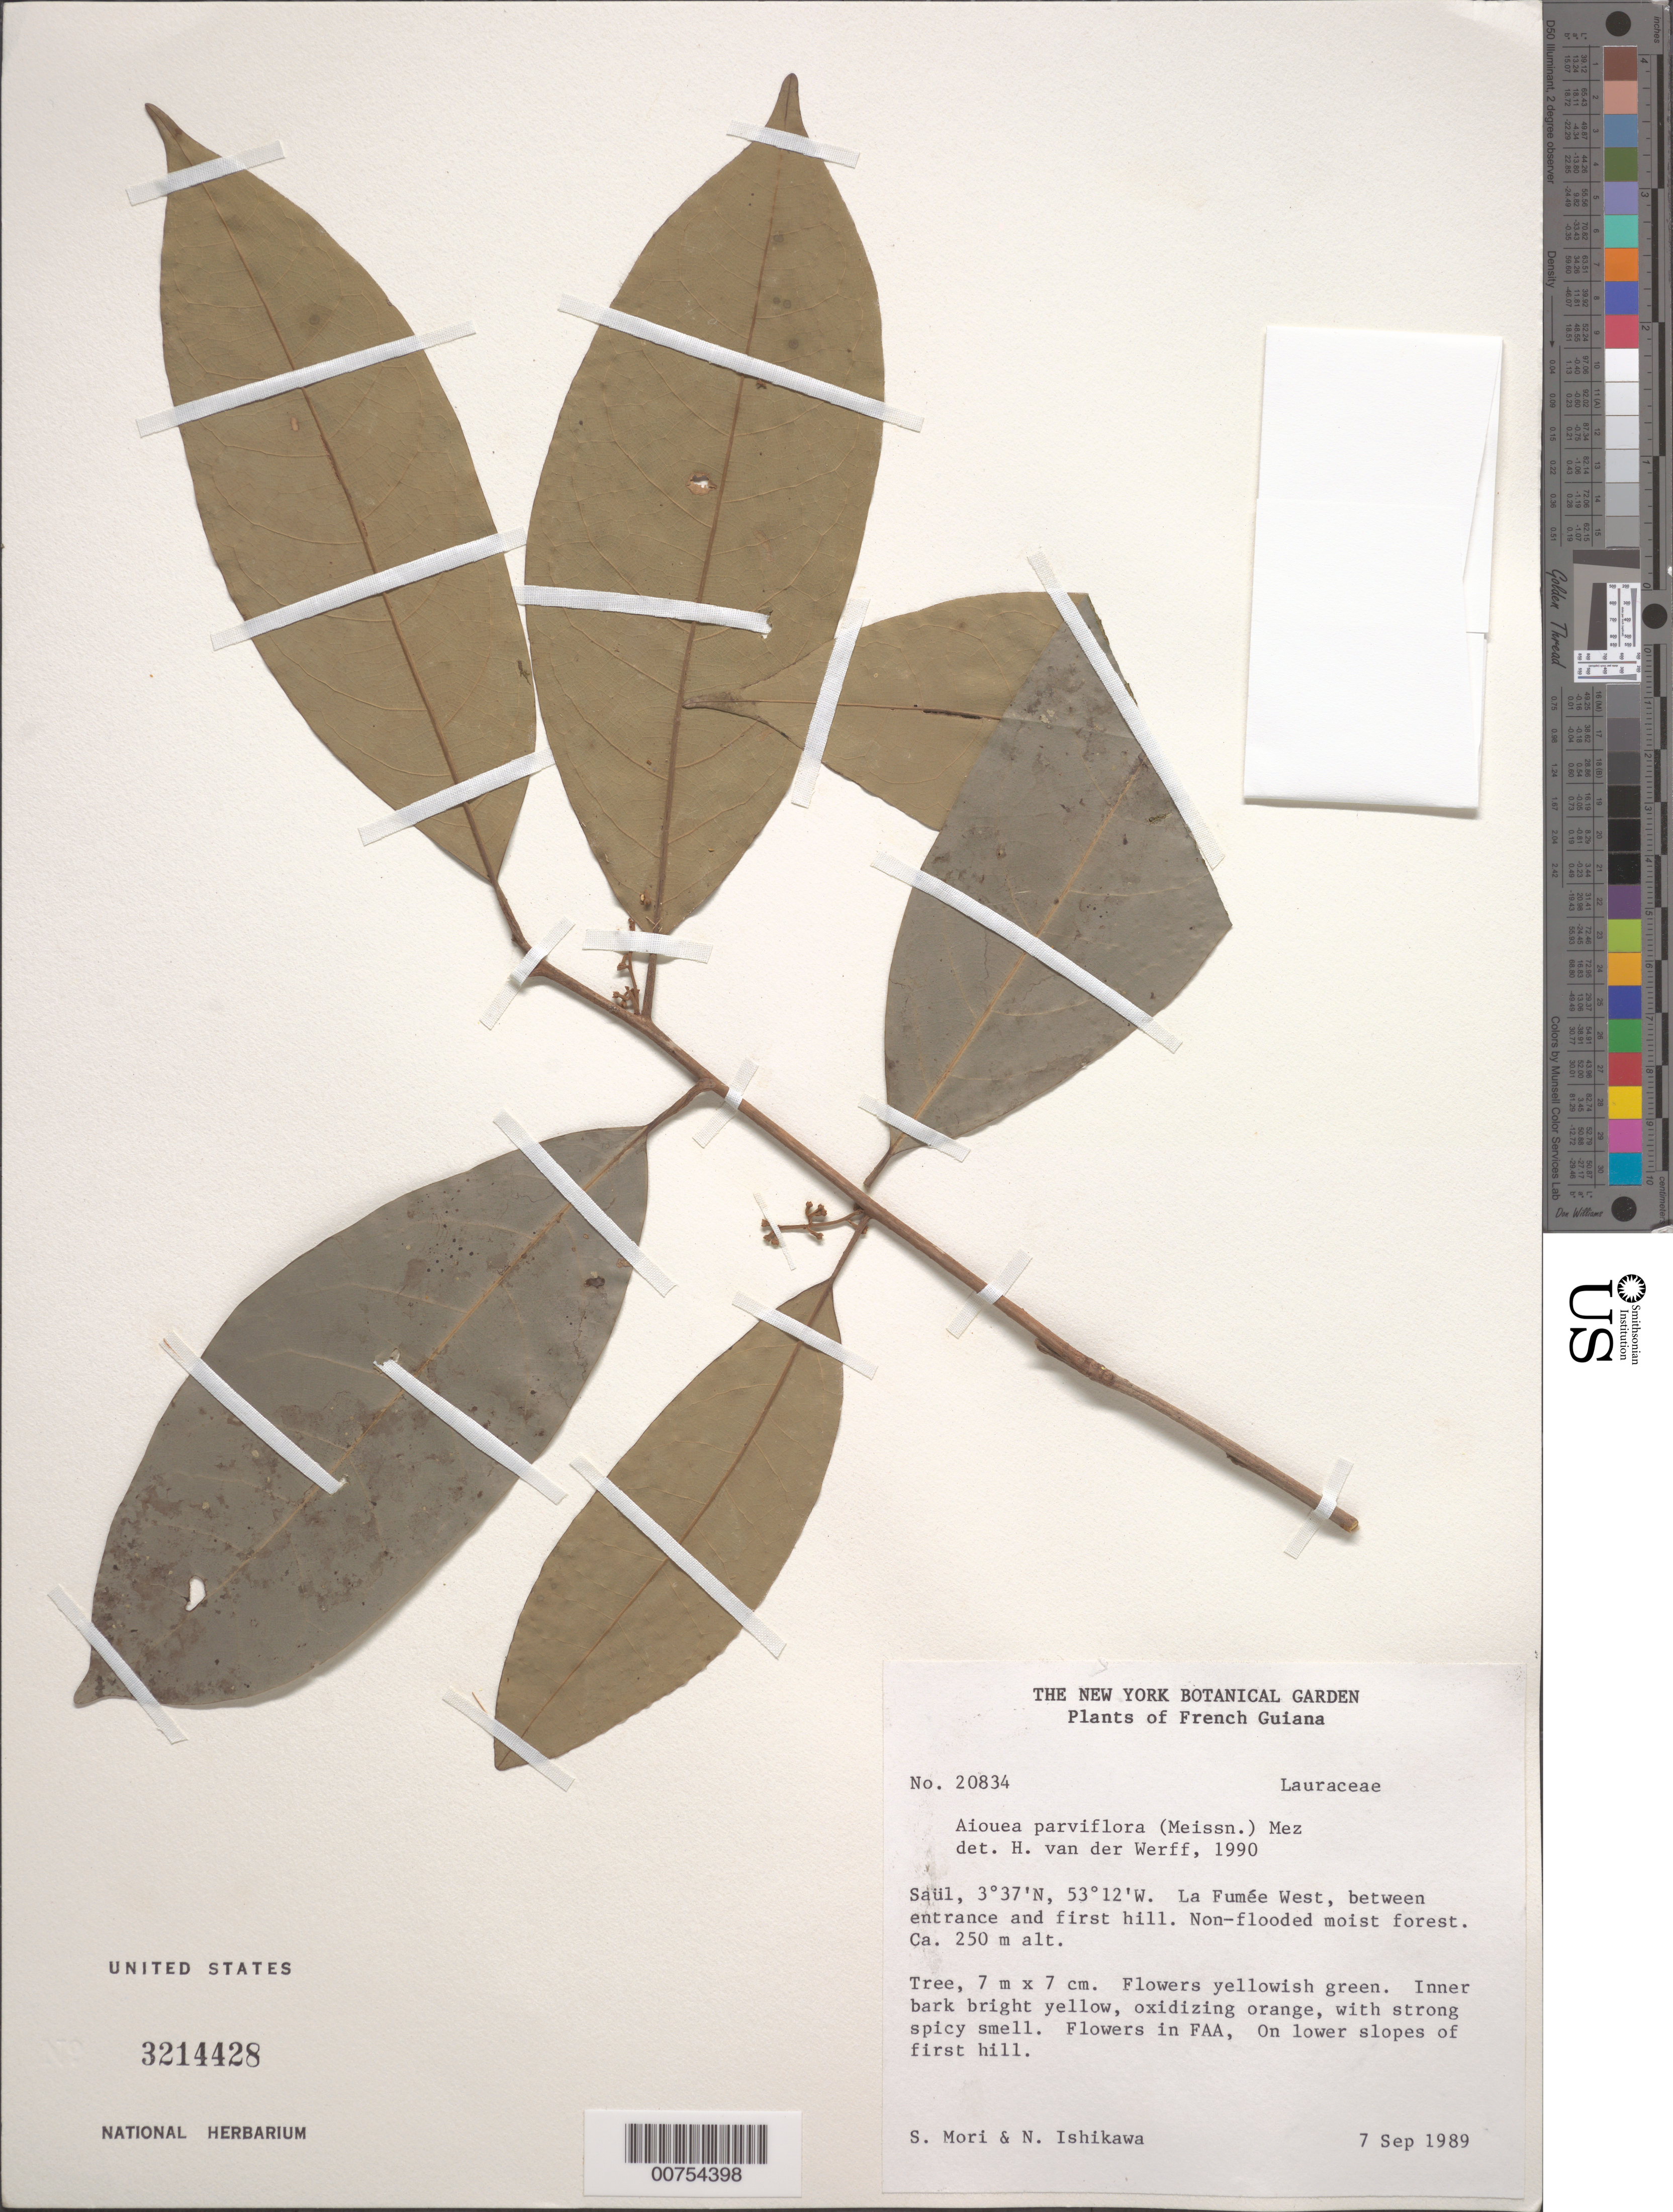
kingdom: Plantae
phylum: Tracheophyta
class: Magnoliopsida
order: Laurales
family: Lauraceae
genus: Aiouea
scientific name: Aiouea parviflora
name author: (Hieron.) Mez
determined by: van der Werff, H., (MO), Missouri Botanical Garden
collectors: S. Mori & N. Ishikawa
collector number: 20834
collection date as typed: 7-Sep-89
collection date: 1989-09-07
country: French Guiana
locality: Saül, La Fumée Oeste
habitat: Non-flooded moist forest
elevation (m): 250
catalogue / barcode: US 3214428